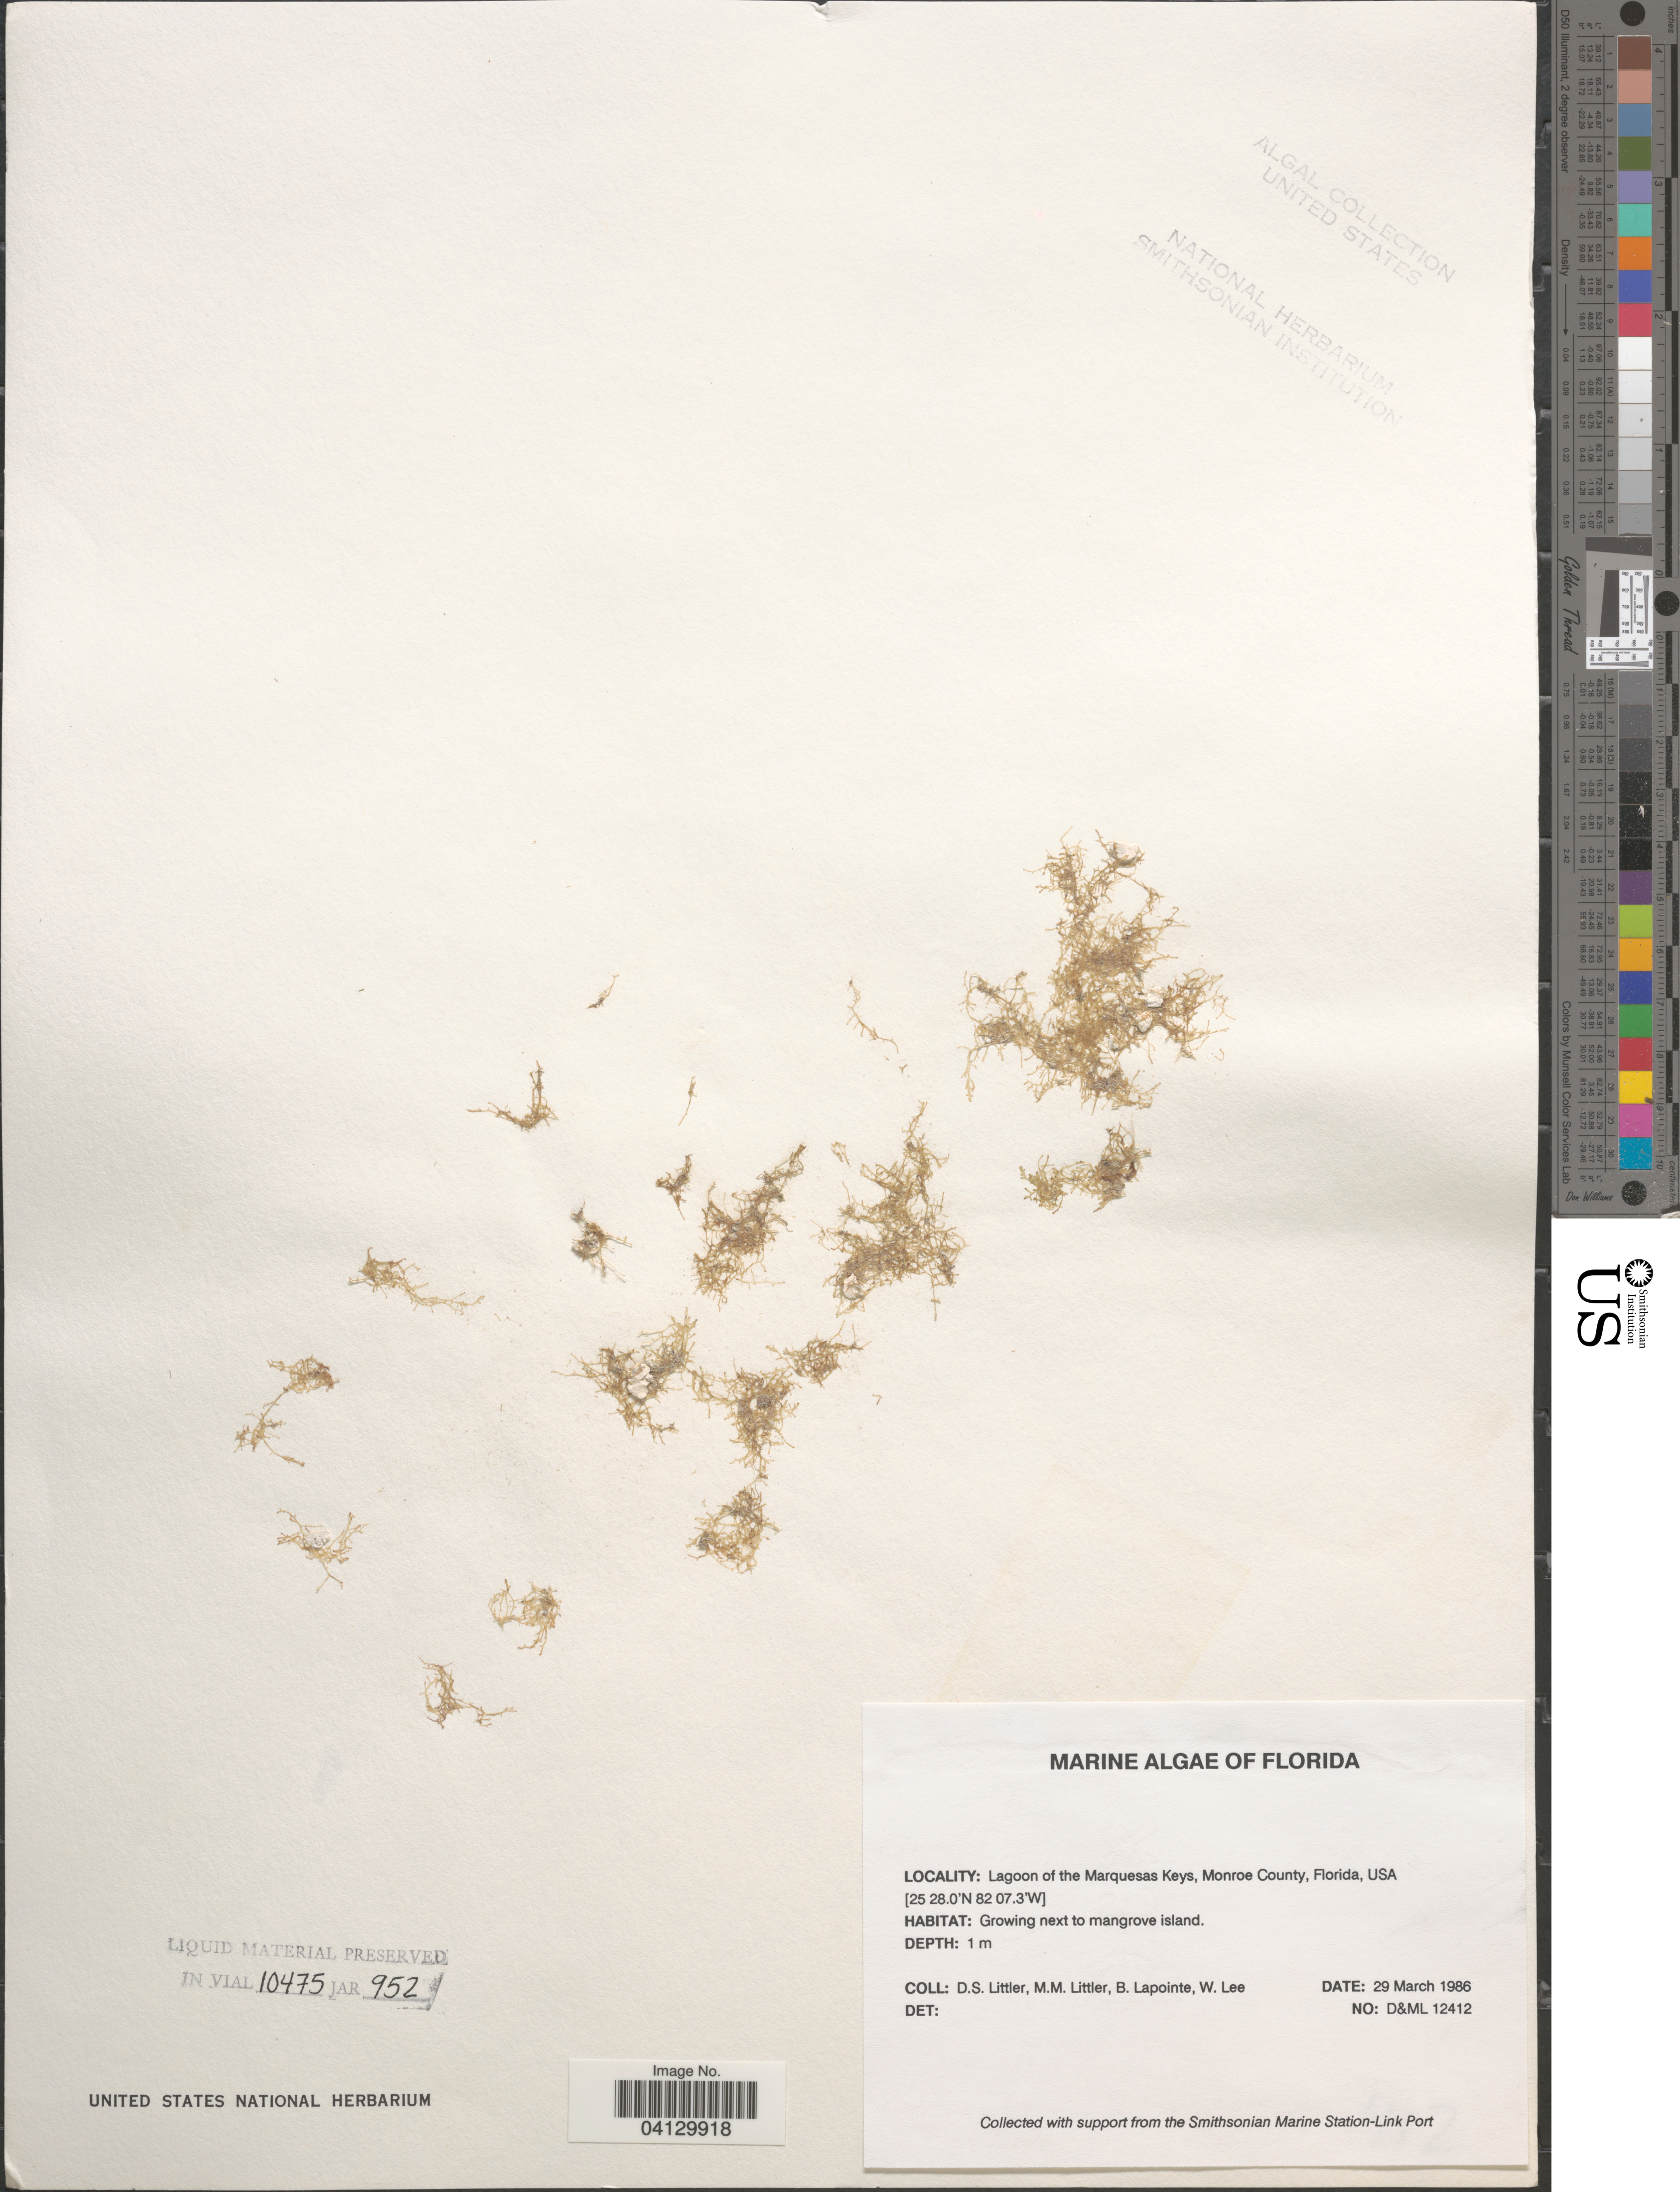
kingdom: Plantae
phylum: Rhodophyta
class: Florideophyceae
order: Corallinales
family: Corallinaceae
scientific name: Crustose Coralline Algae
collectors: D. S. Littler, B. Lapointe & W. Lee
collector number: D&ML12412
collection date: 1986-03-29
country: United States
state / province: Florida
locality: Lagoon of the Marquesas Keys, Monroe County.